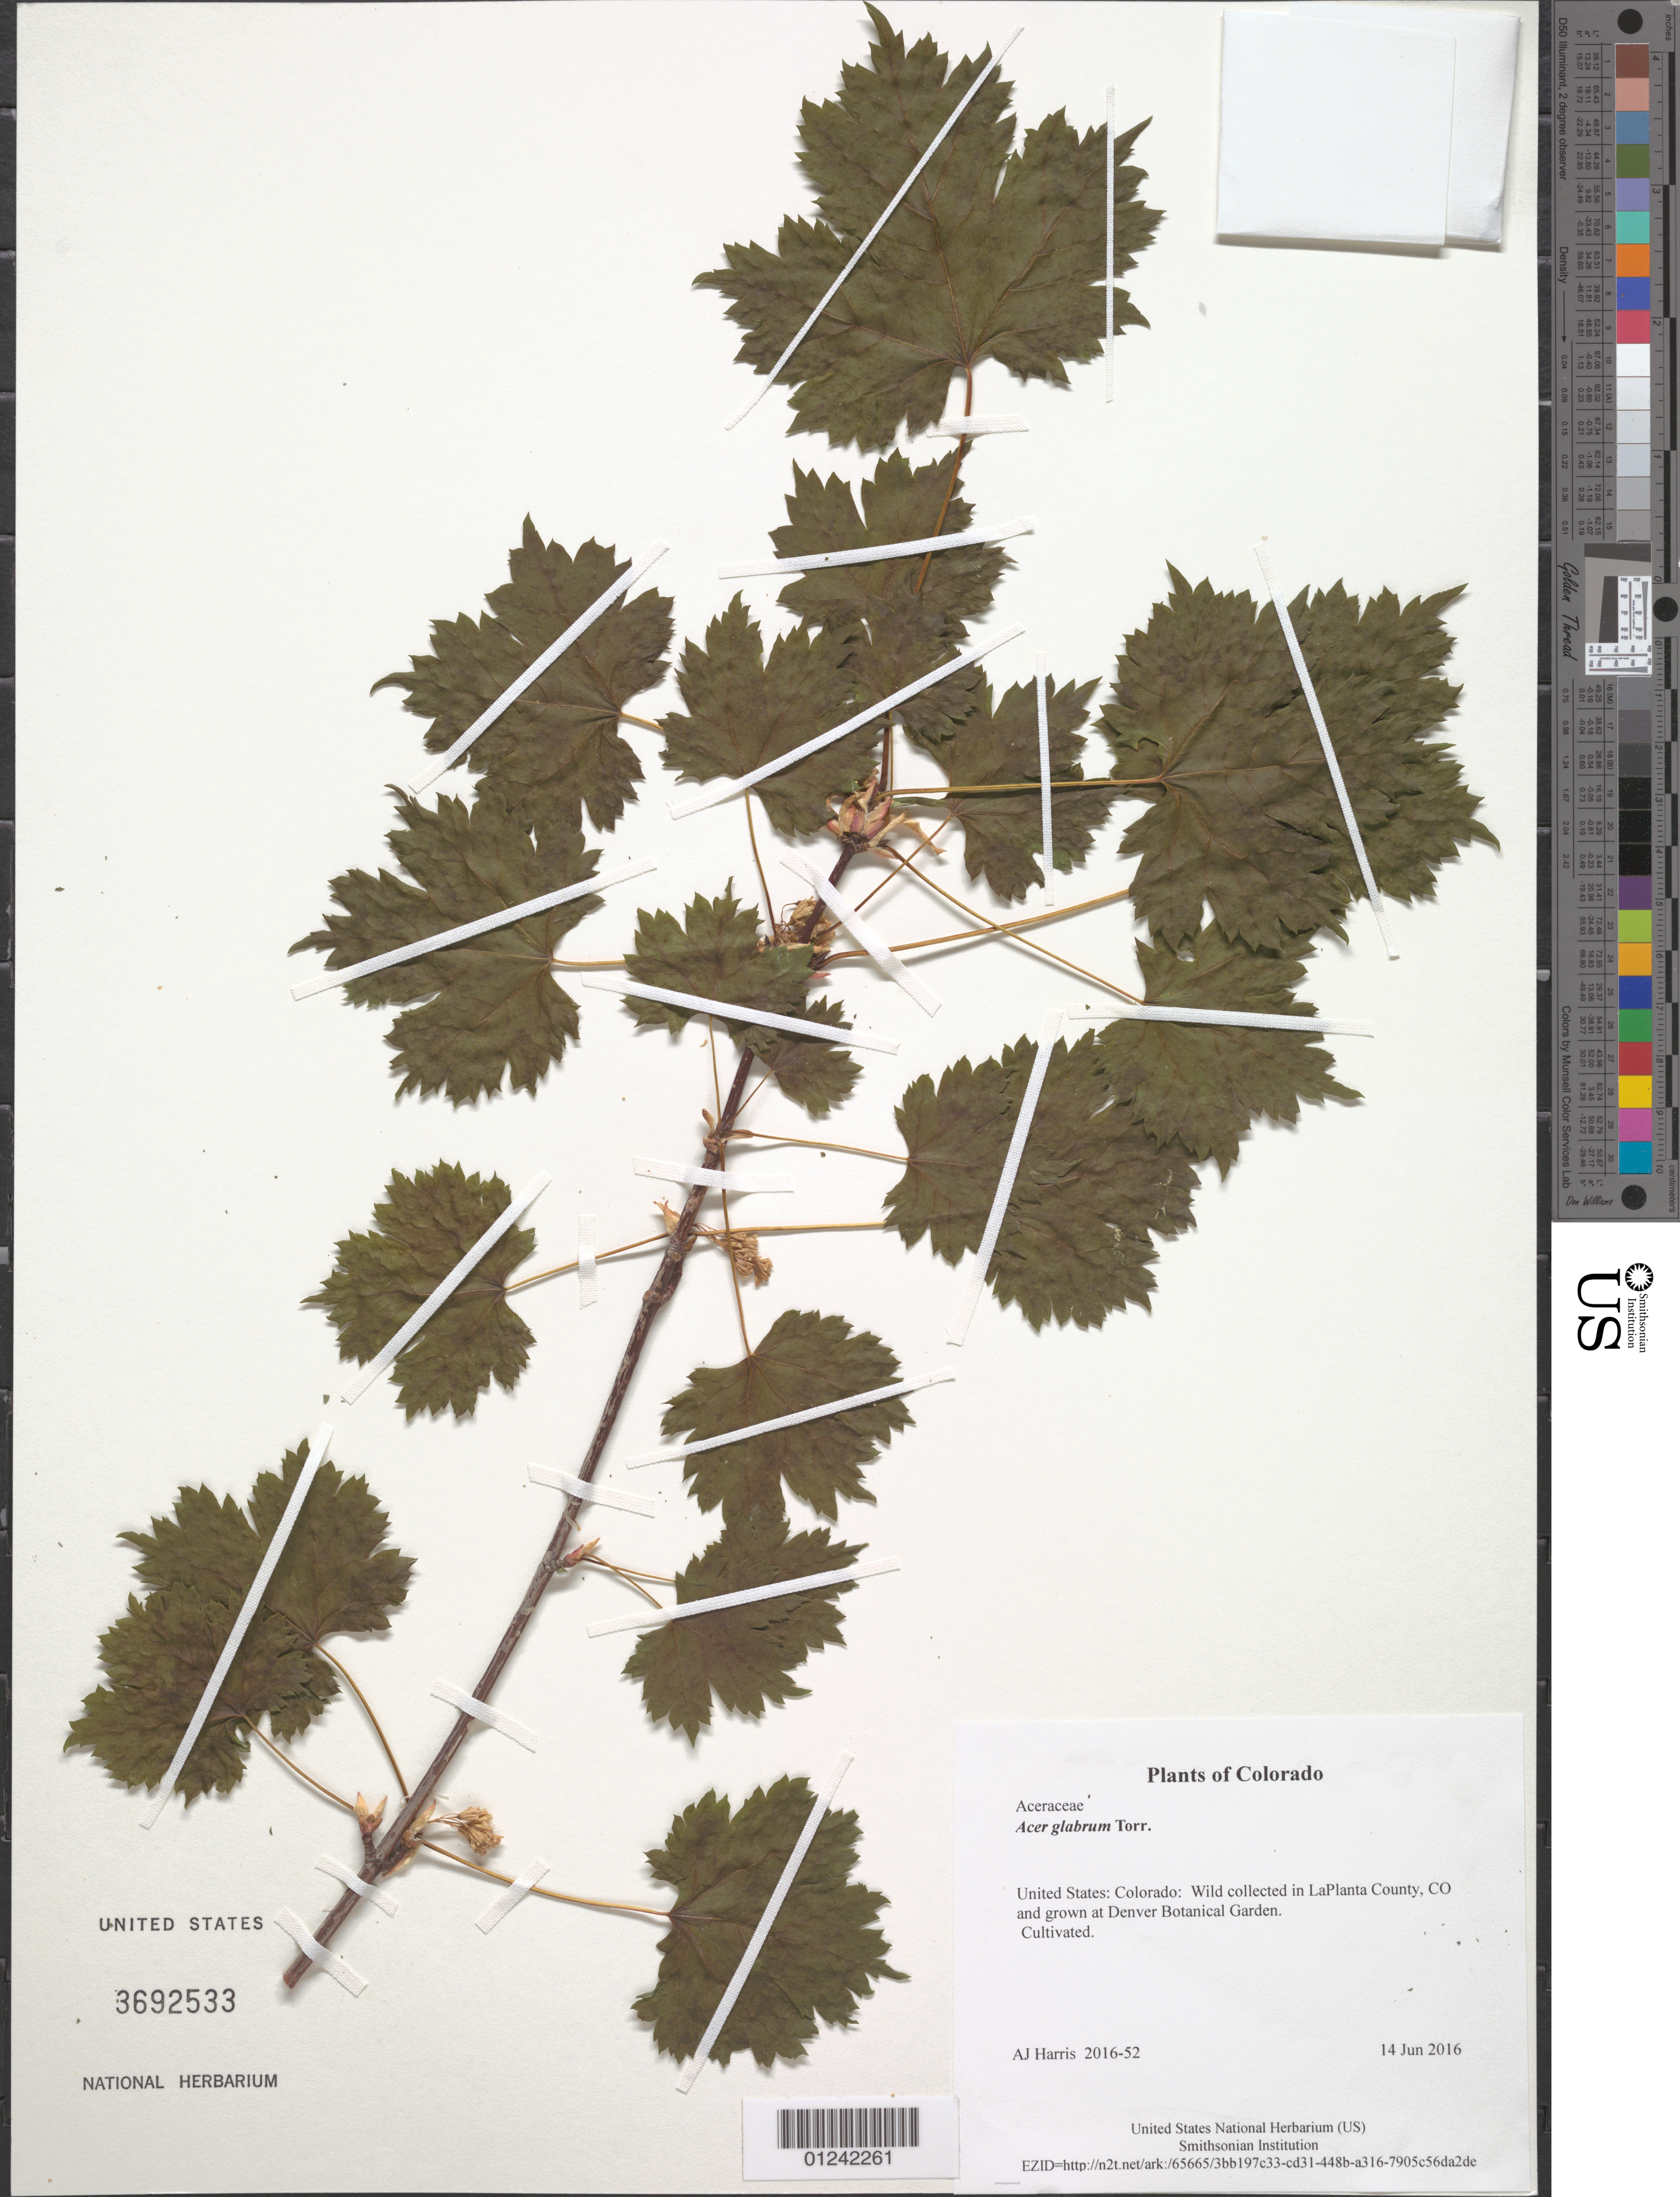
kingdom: Plantae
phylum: Tracheophyta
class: Magnoliopsida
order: Sapindales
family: Sapindaceae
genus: Acer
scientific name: Acer glabrum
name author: Torr.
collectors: A. J. Harris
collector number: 2016-52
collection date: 2016-06-14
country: United States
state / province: Colorado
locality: Wild collected in LaPlanta County, CO and grown at Denver Botanical Garden.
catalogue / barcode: US 3692533